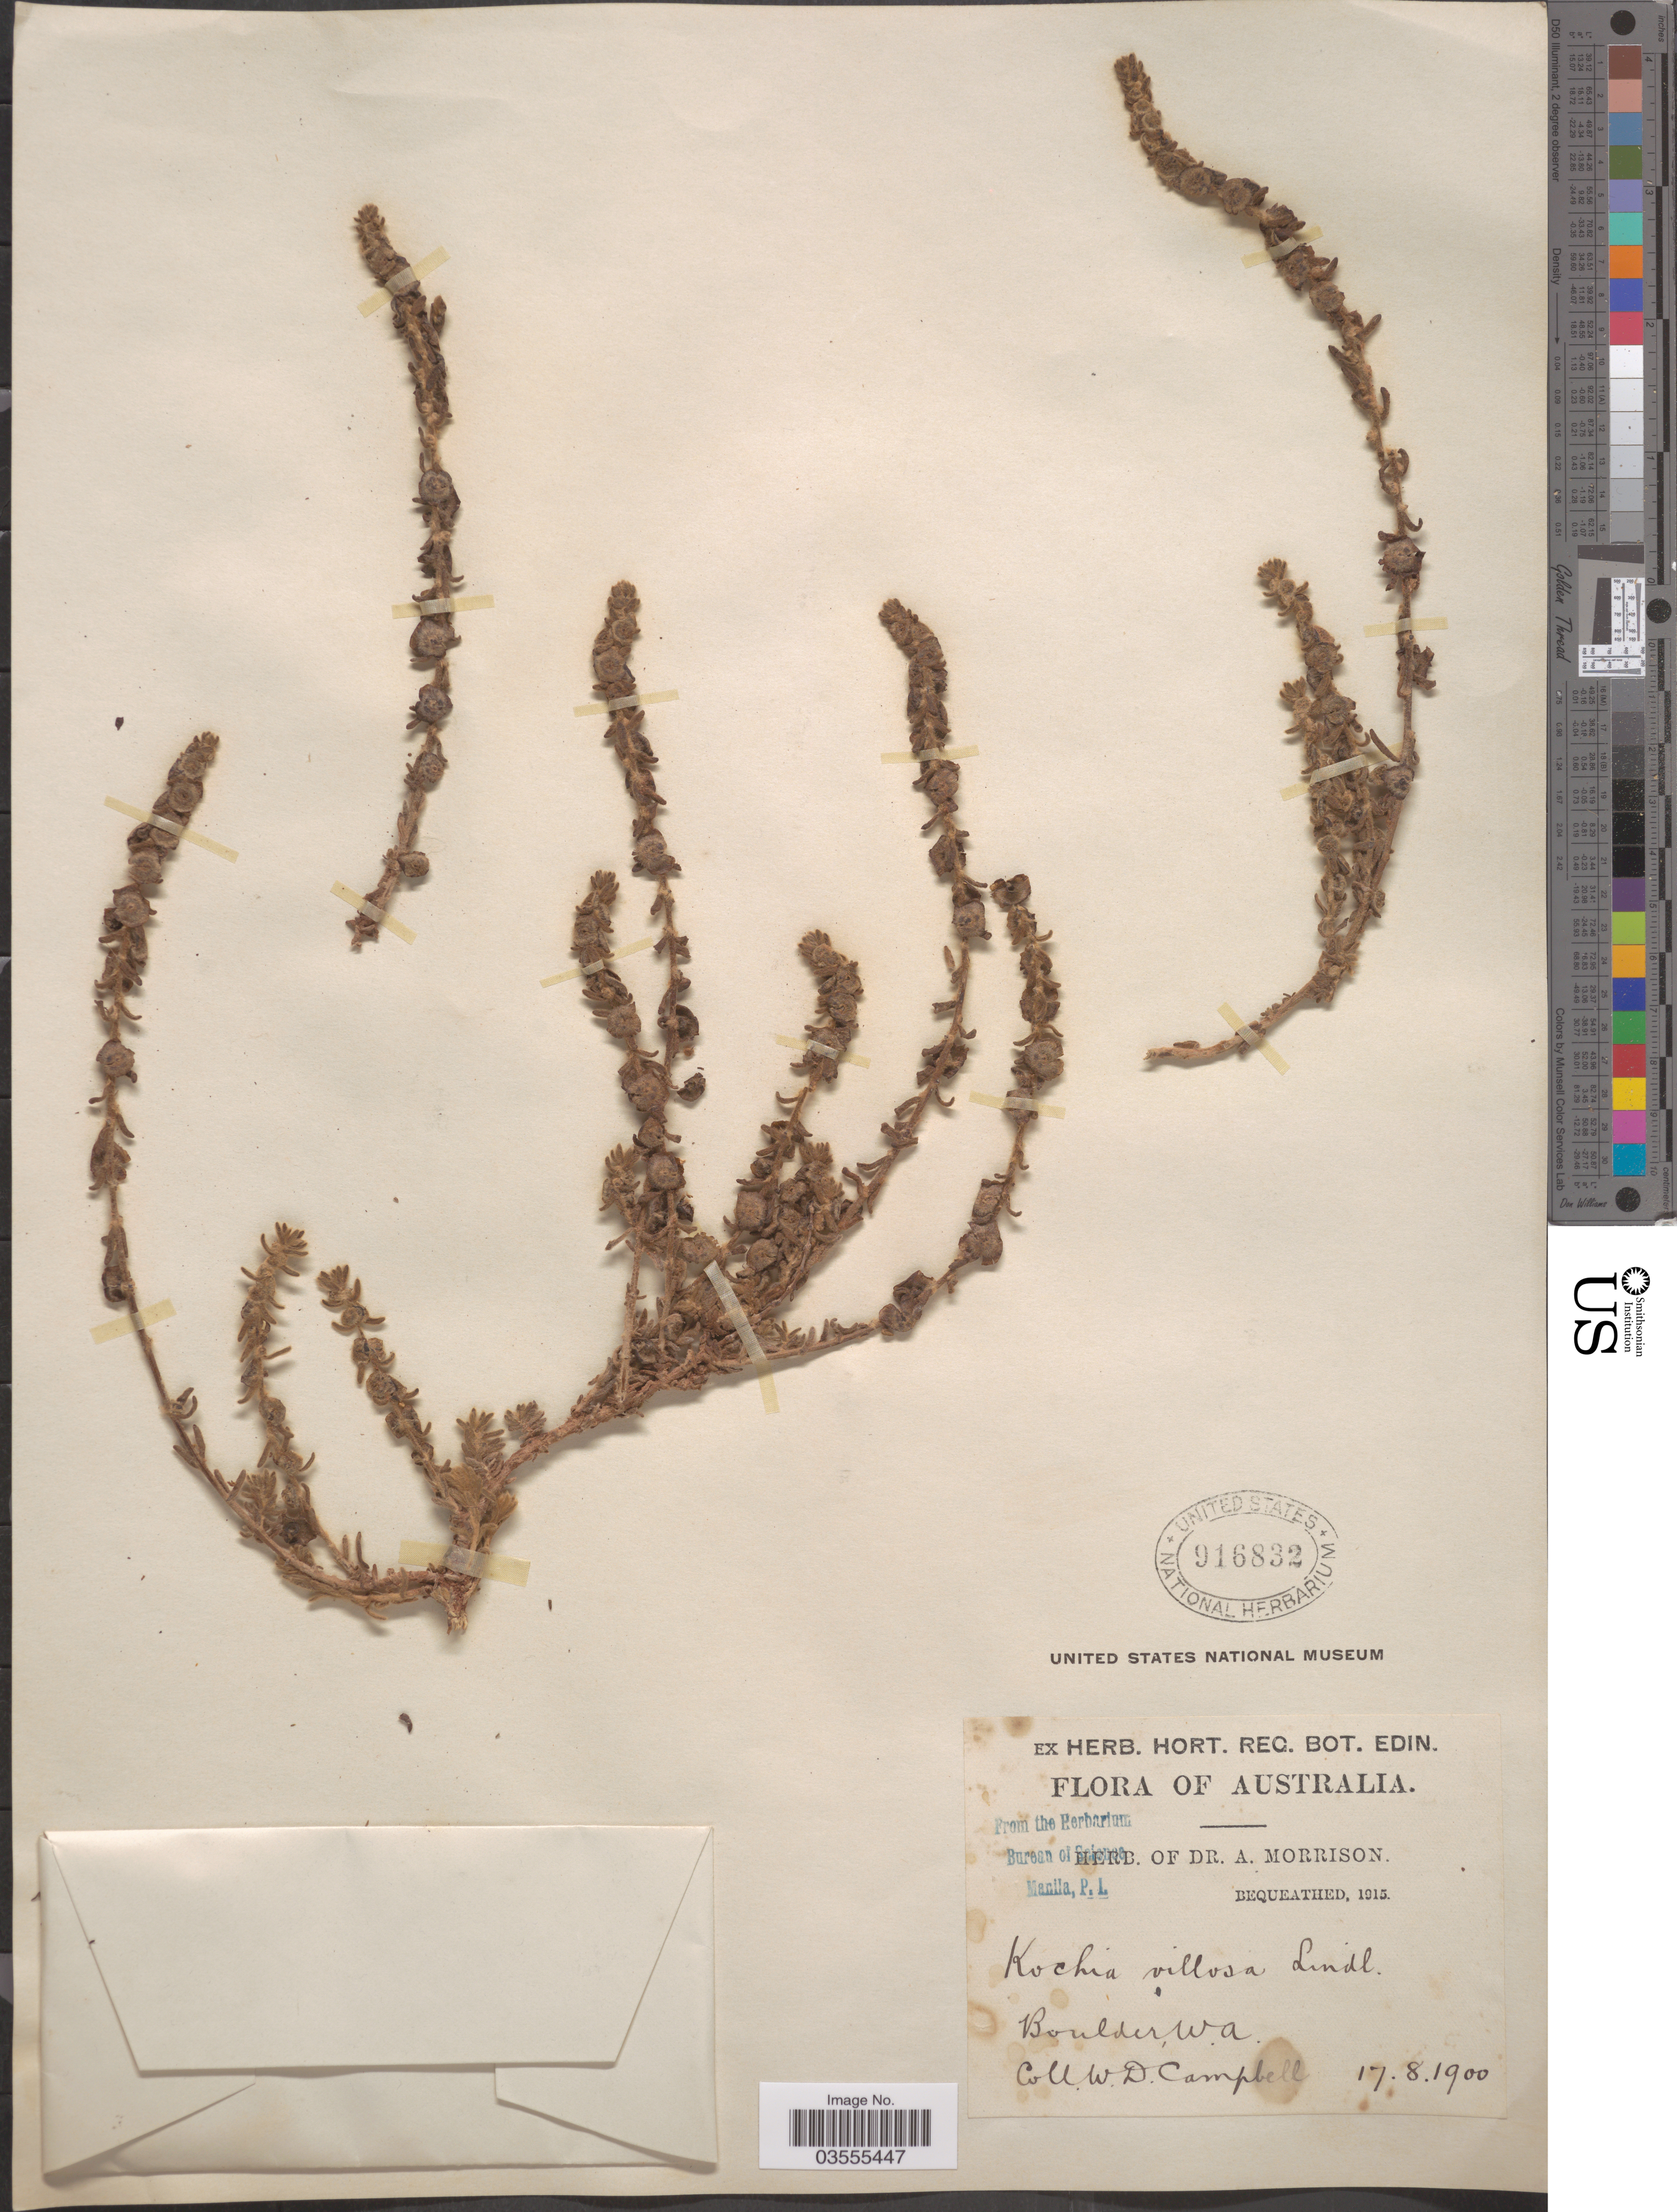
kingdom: Plantae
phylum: Tracheophyta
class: Magnoliopsida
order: Caryophyllales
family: Amaranthaceae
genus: Maireana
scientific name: Maireana trichoptera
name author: (J.M. Black) Paul G. Wilson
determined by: Curry, S.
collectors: W. D. Campbell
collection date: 1900-08-17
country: Australia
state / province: Western Australia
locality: Boulder.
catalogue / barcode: US 916832